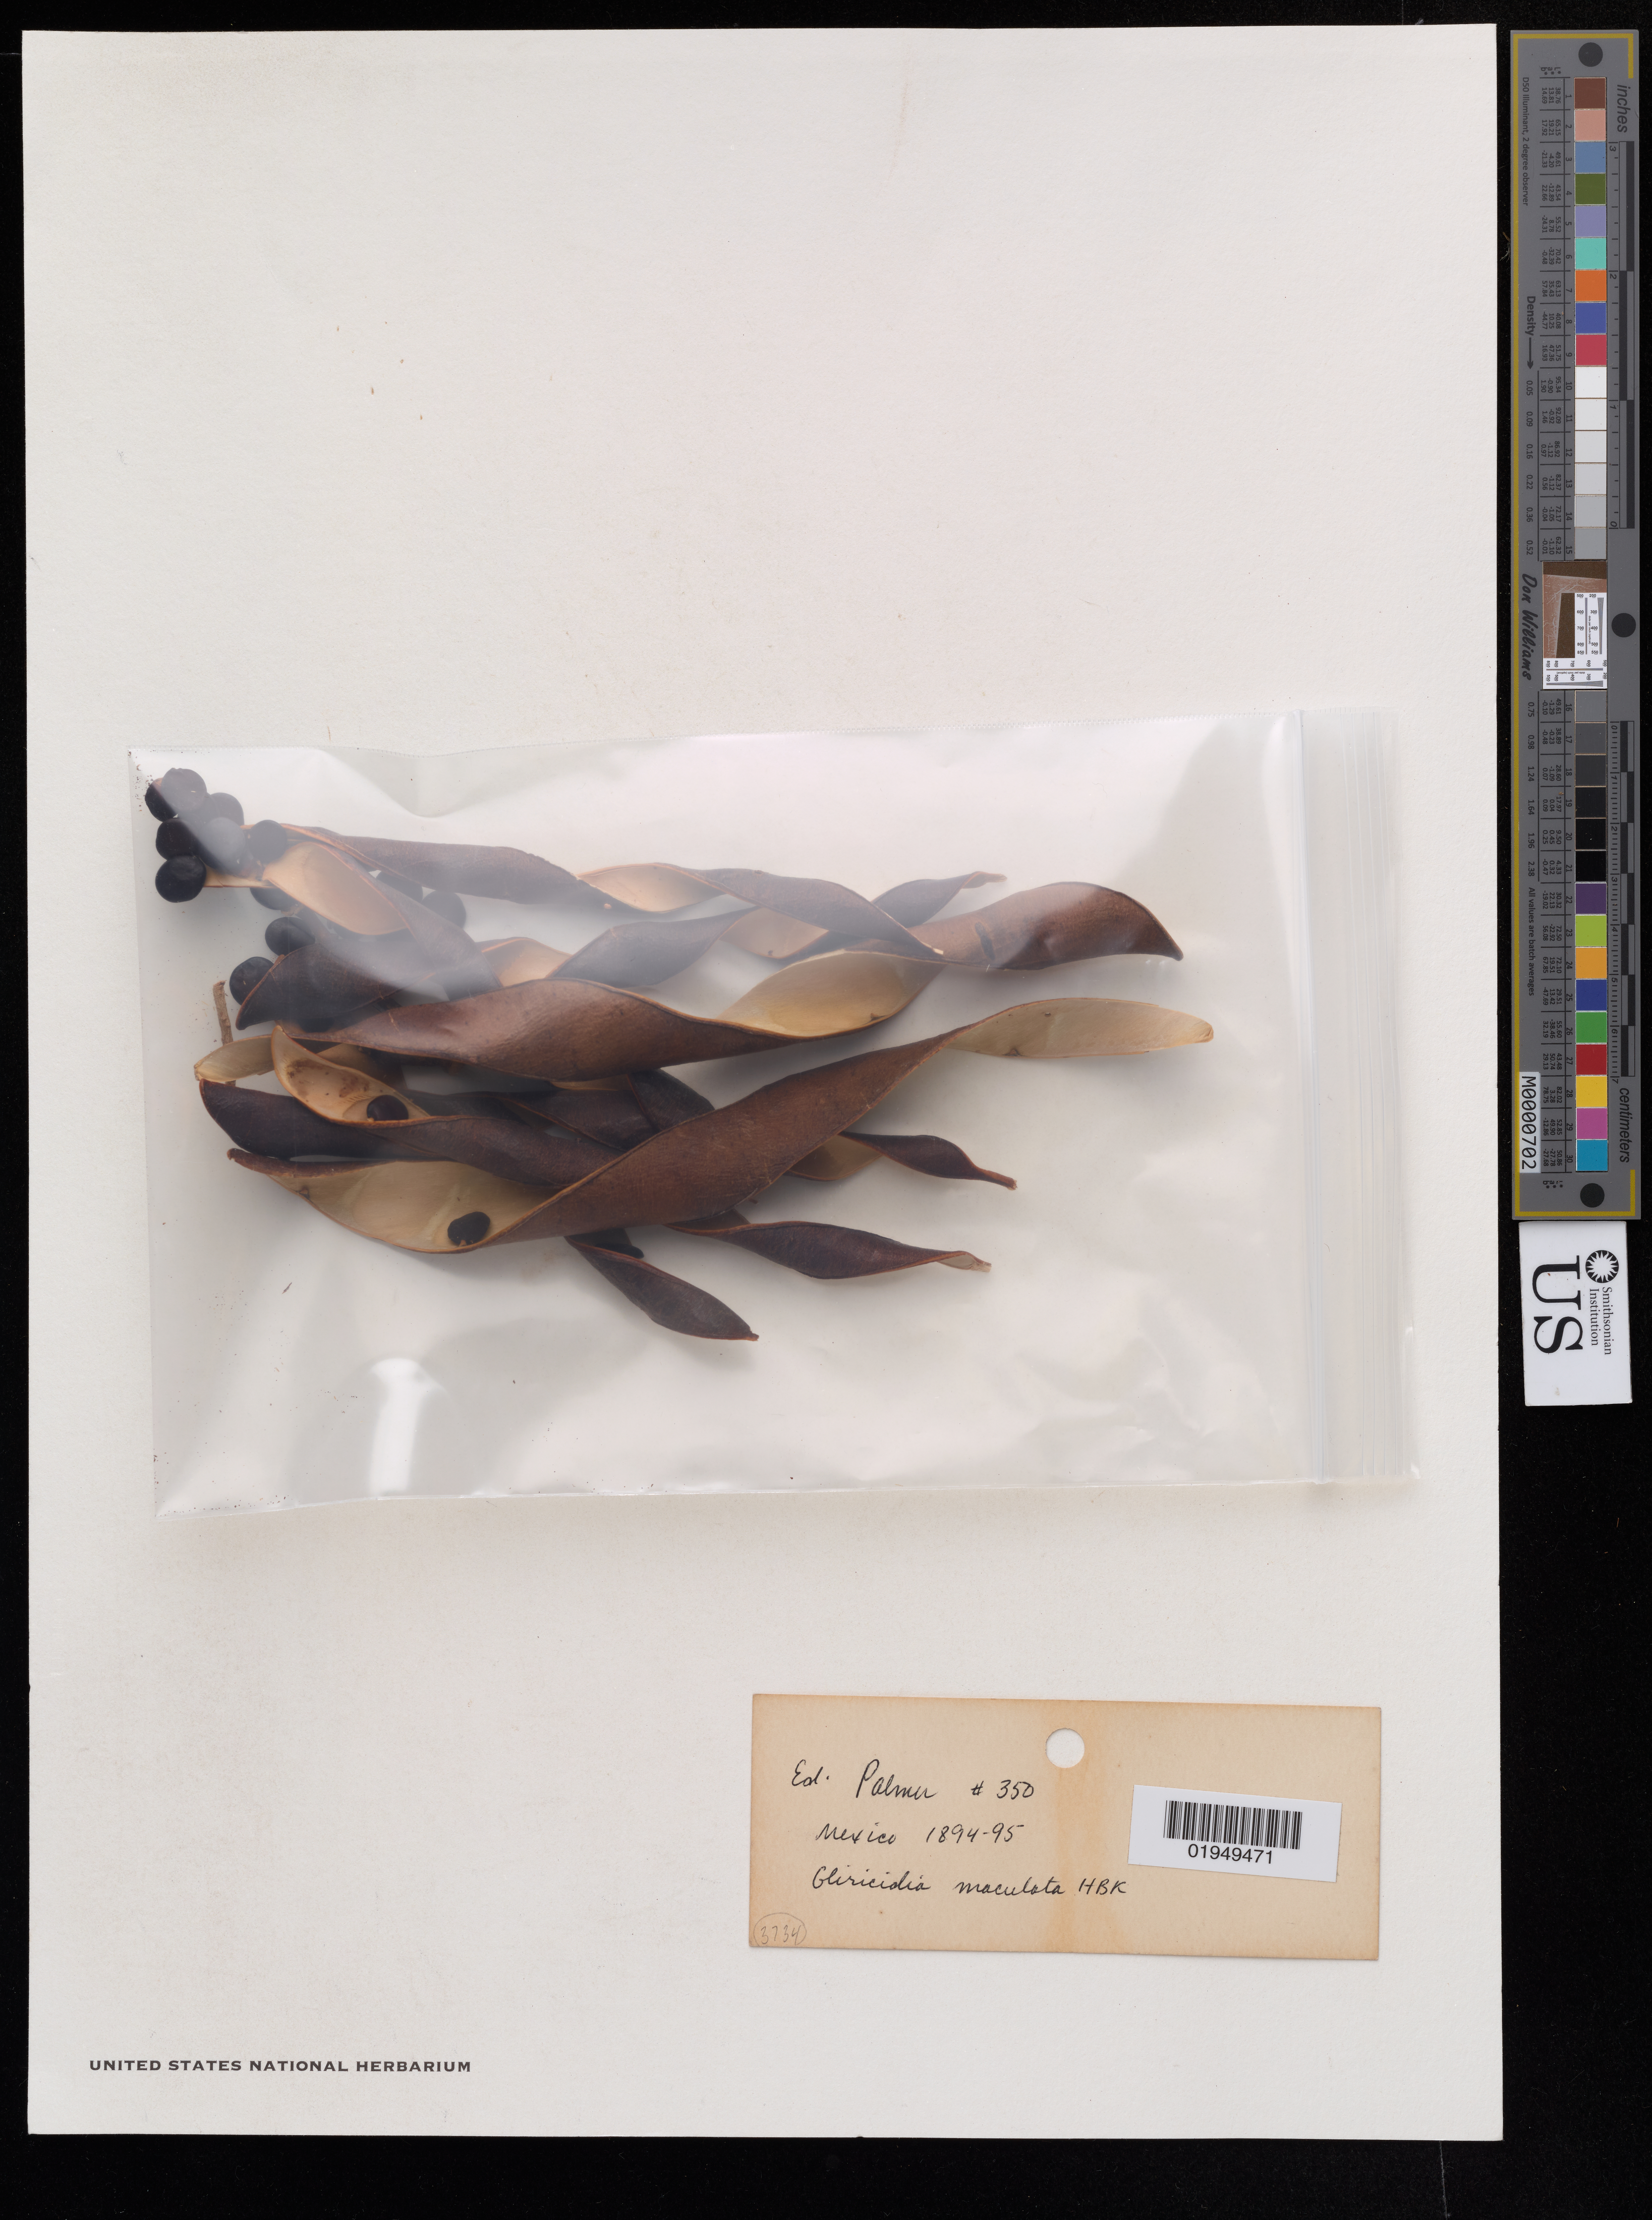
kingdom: Plantae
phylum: Tracheophyta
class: Magnoliopsida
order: Fabales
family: Fabaceae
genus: Gliricidia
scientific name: Gliricidia sepium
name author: (Jacq.) Kunth ex Walp.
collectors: E. Palmer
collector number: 350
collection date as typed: Oct 1894 to -- Mar 1895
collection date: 1894-10/1895-03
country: Mexico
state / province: Guerrero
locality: Acapulco, Guerrero and vicinity.